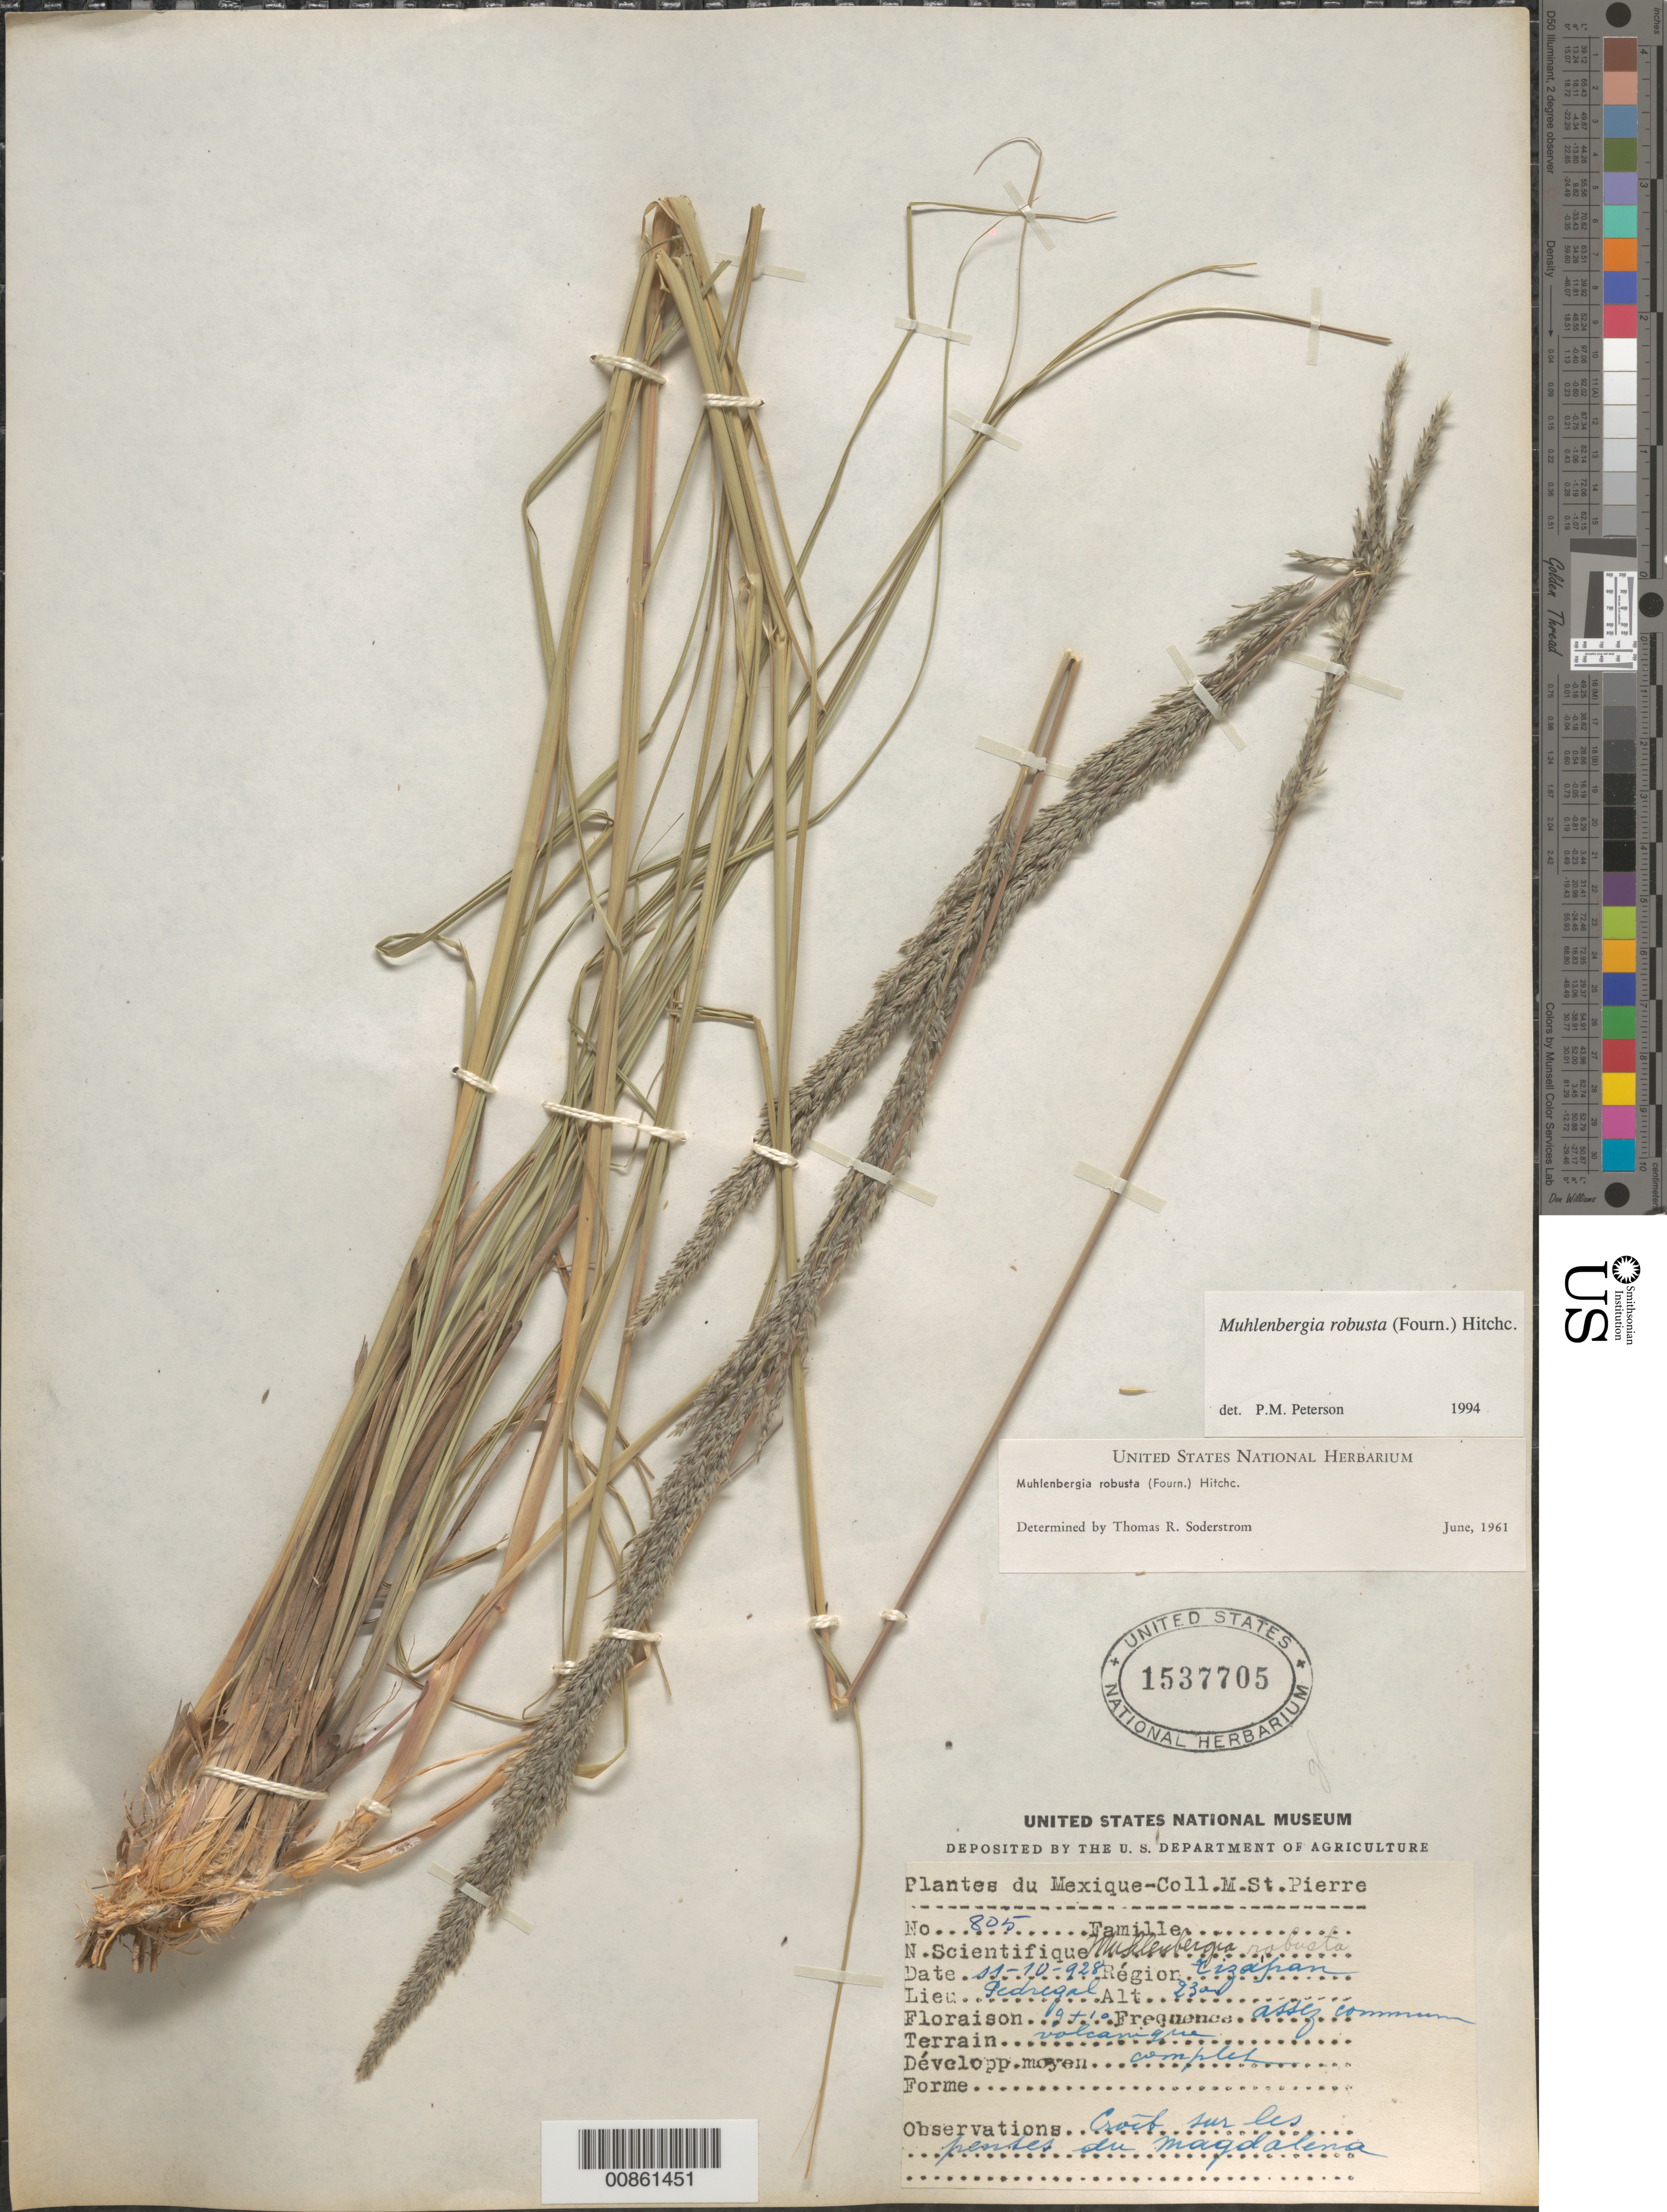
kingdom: Plantae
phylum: Tracheophyta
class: Liliopsida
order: Poales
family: Poaceae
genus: Muhlenbergia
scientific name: Muhlenbergia robusta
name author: (E. Fourn.) Hitchc.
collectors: M. Saint-Pierre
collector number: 805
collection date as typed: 10 Nov 1928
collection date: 1928-11-10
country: Mexico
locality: Tizapan, Pedregal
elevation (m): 2300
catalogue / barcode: US 1537705